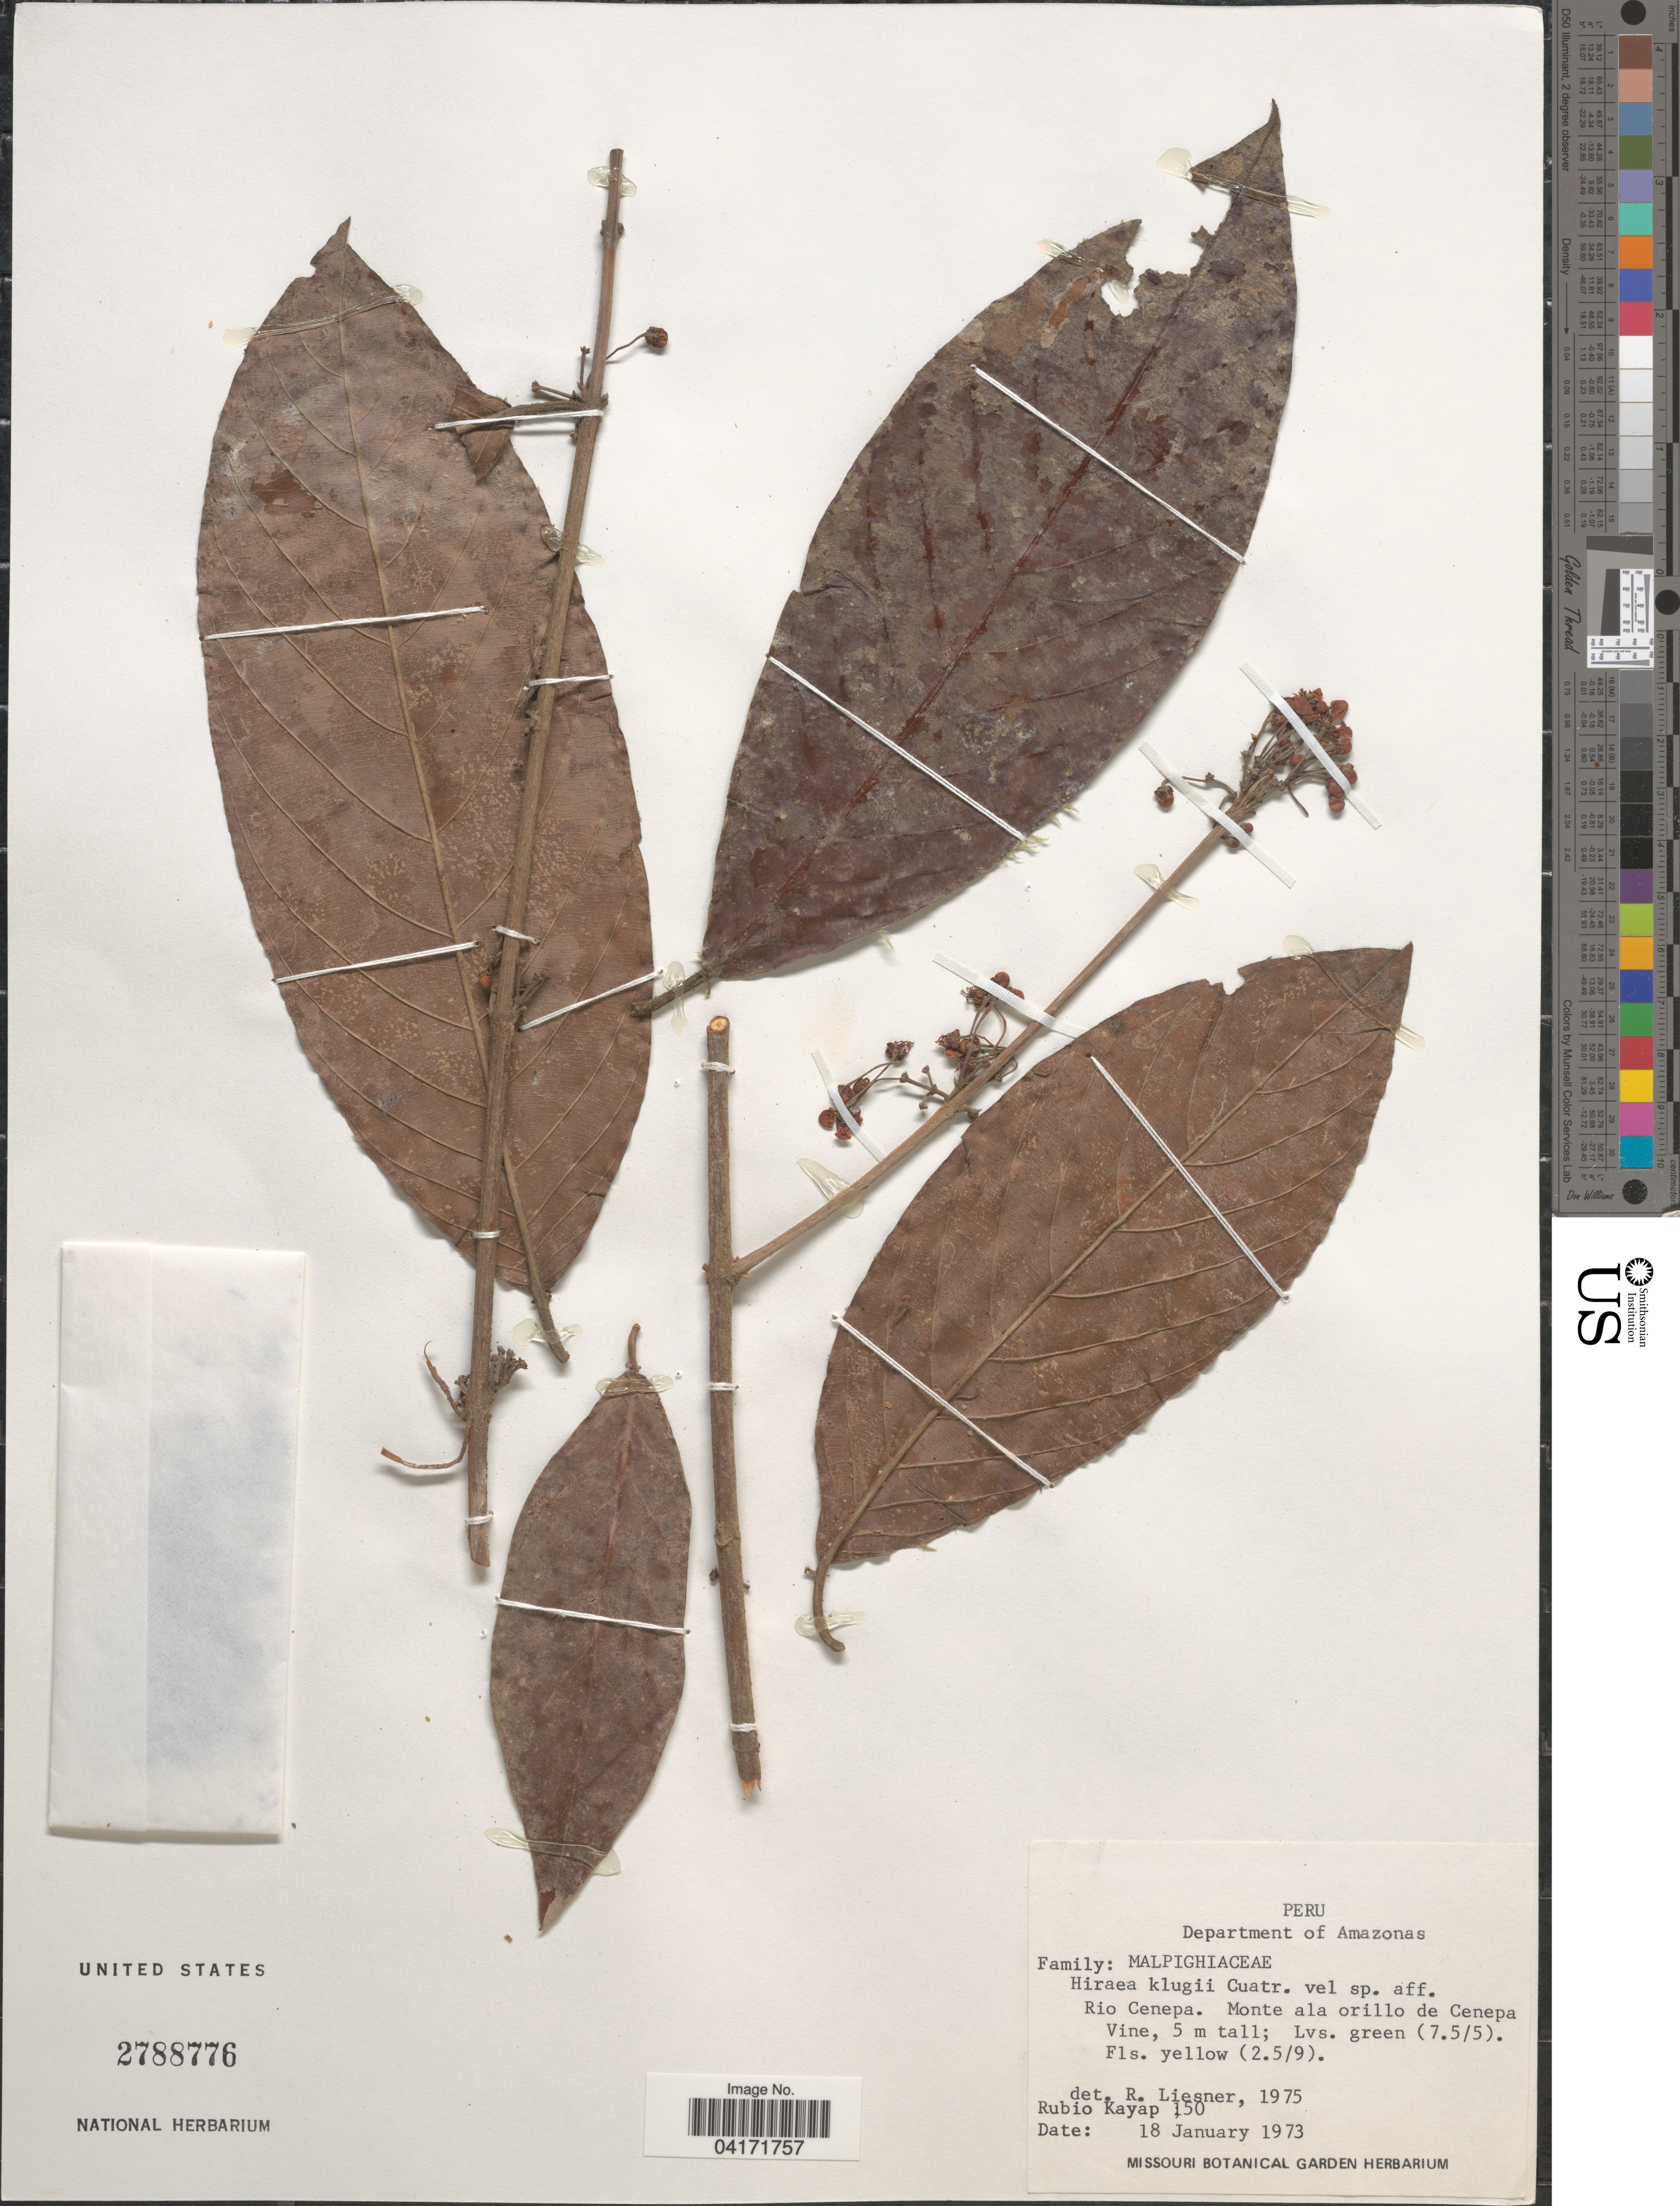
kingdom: Plantae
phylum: Tracheophyta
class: Magnoliopsida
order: Malpighiales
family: Malpighiaceae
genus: Hiraea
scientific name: Hiraea klugii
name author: Cuatrec.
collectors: R. Kayap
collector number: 150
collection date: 1973-01-18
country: Peru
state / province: Amazonas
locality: Department of Amazonas. Rio Cenepa. Monte ala orillo de Cenepa.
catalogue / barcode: US 2788776